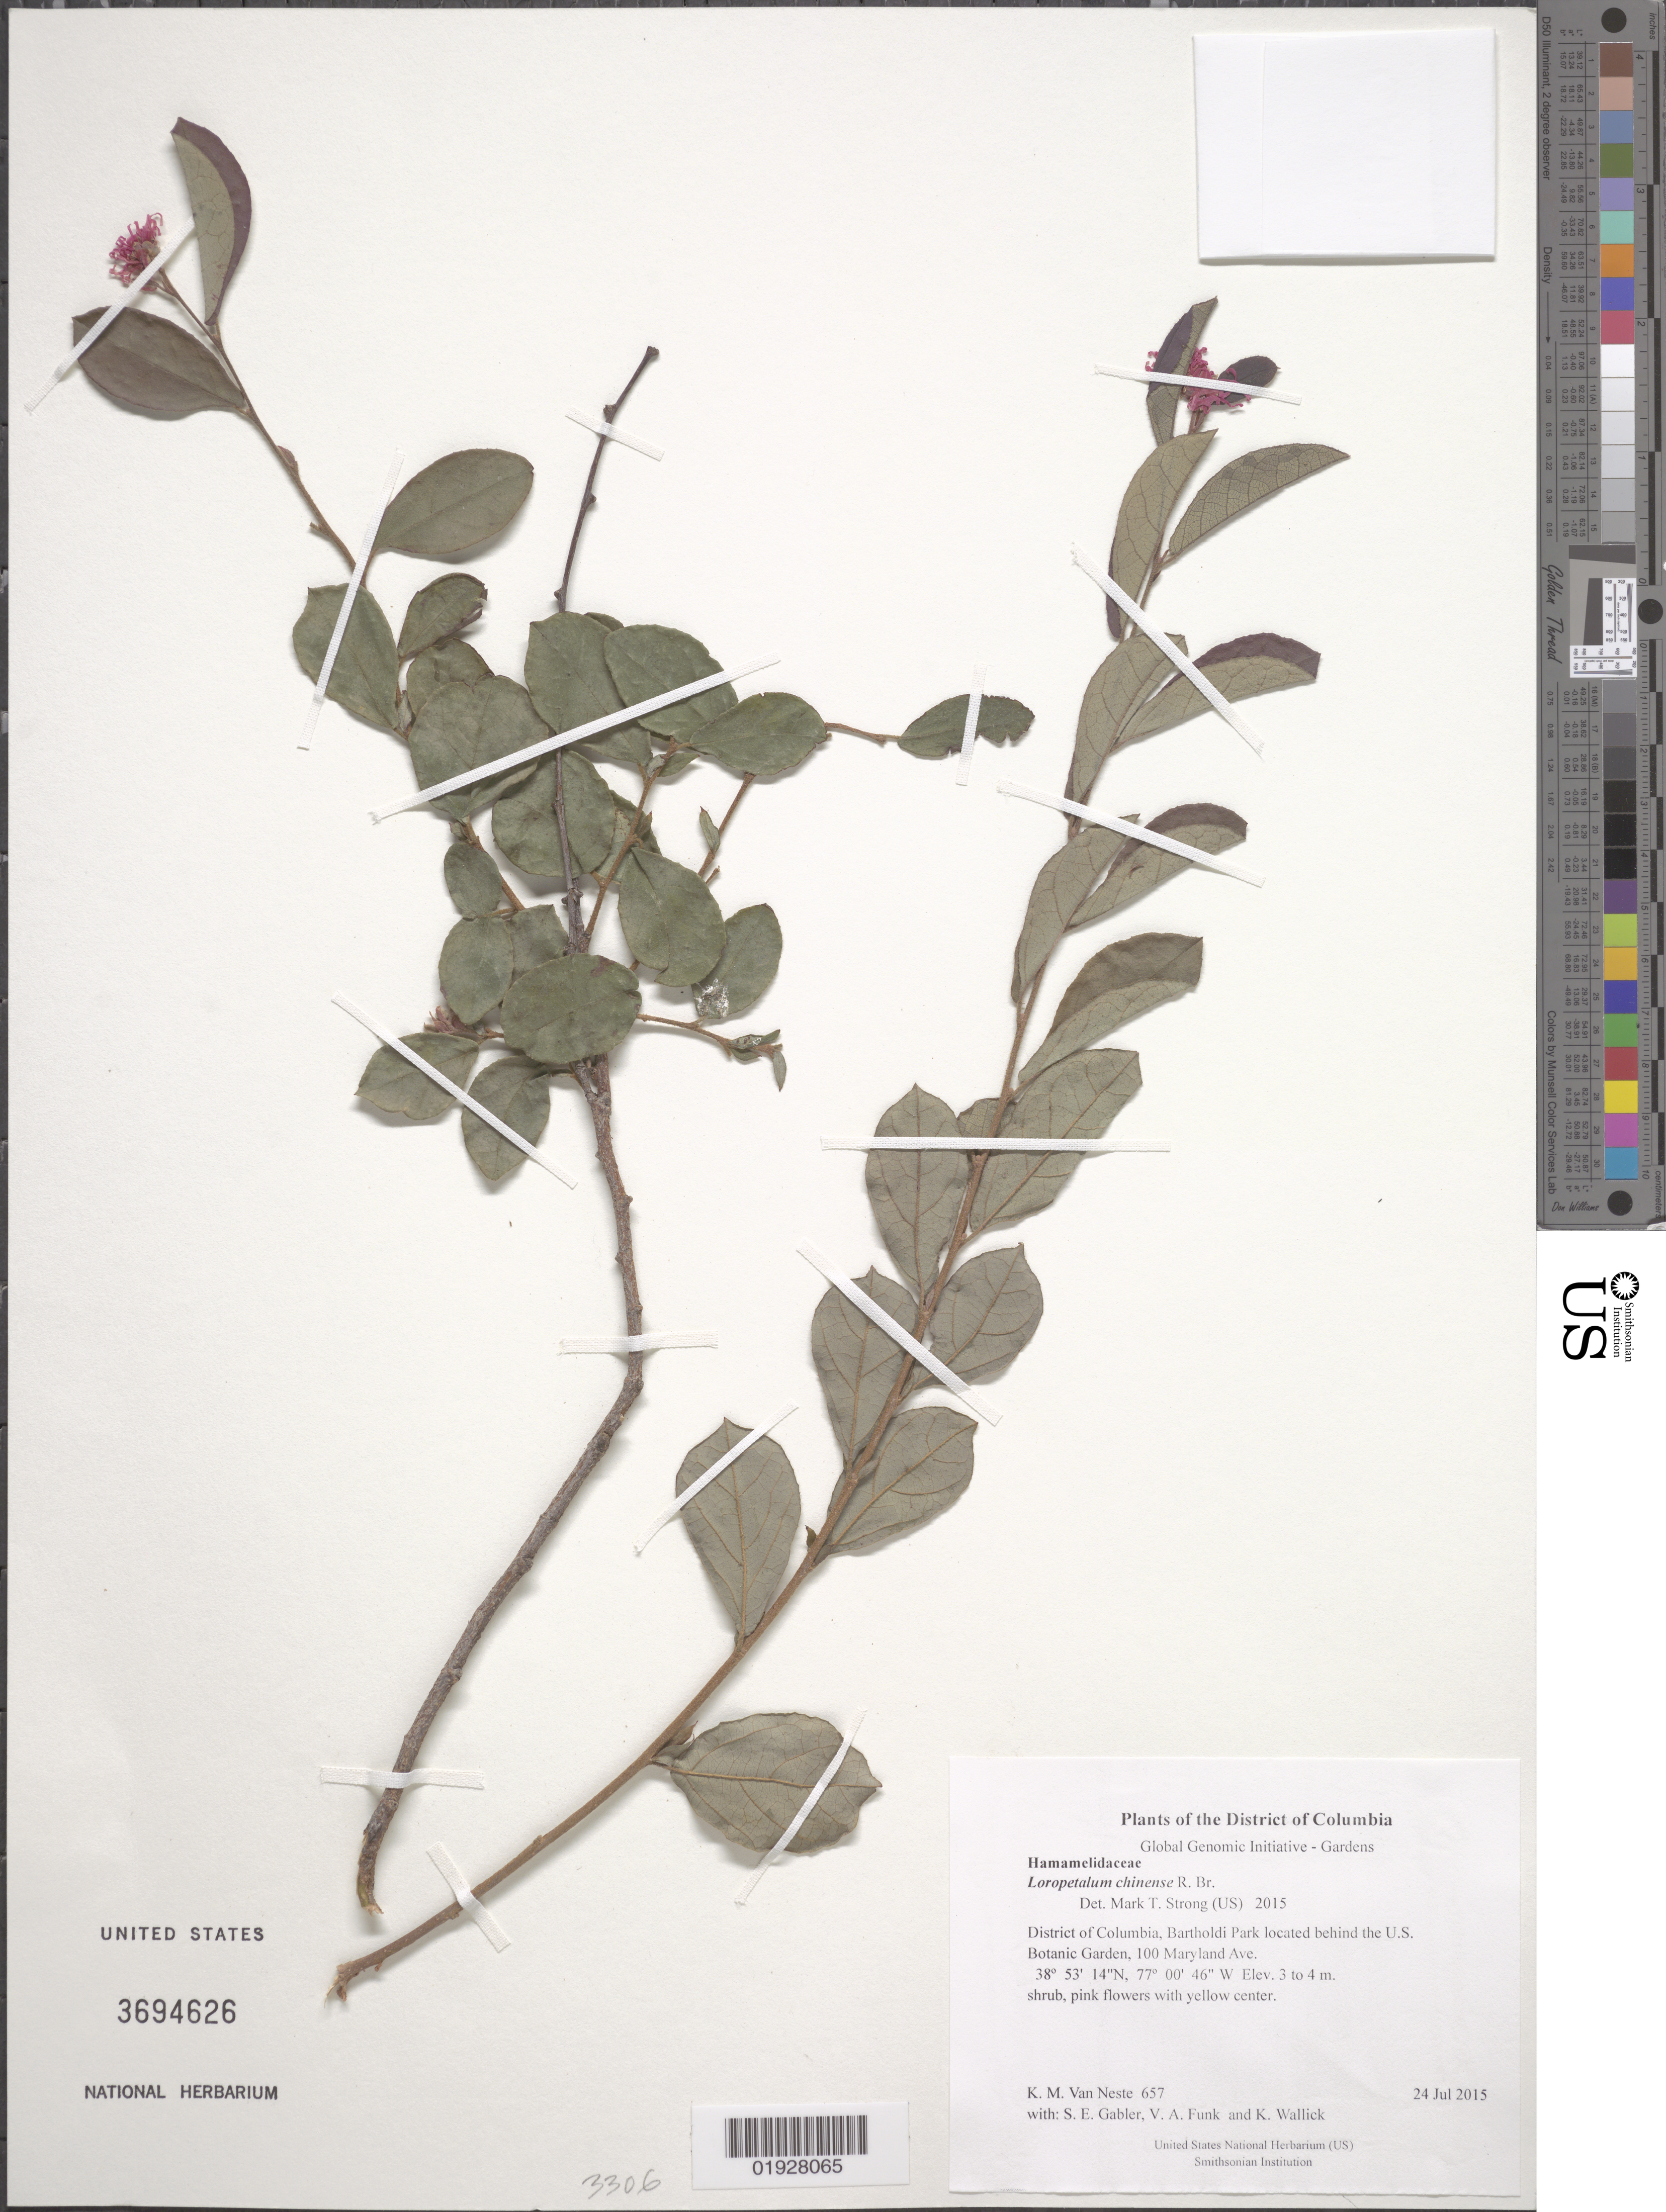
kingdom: Plantae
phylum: Tracheophyta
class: Magnoliopsida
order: Saxifragales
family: Hamamelidaceae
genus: Loropetalum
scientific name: Loropetalum chinense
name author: (R. Br.) Oliv.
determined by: Strong, M. T., (US), Smithsonian Institution - National Museum of Natural History (UNITED STATES)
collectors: K. M. Van Neste, S. E. Gabler, V. Funk & K. Wallick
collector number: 657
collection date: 2015-07-24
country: United States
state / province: District of Columbia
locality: Bartholdi Park located behind the U.S. Botanic Garden, 100 Maryland Ave.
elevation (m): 3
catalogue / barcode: US 3694626